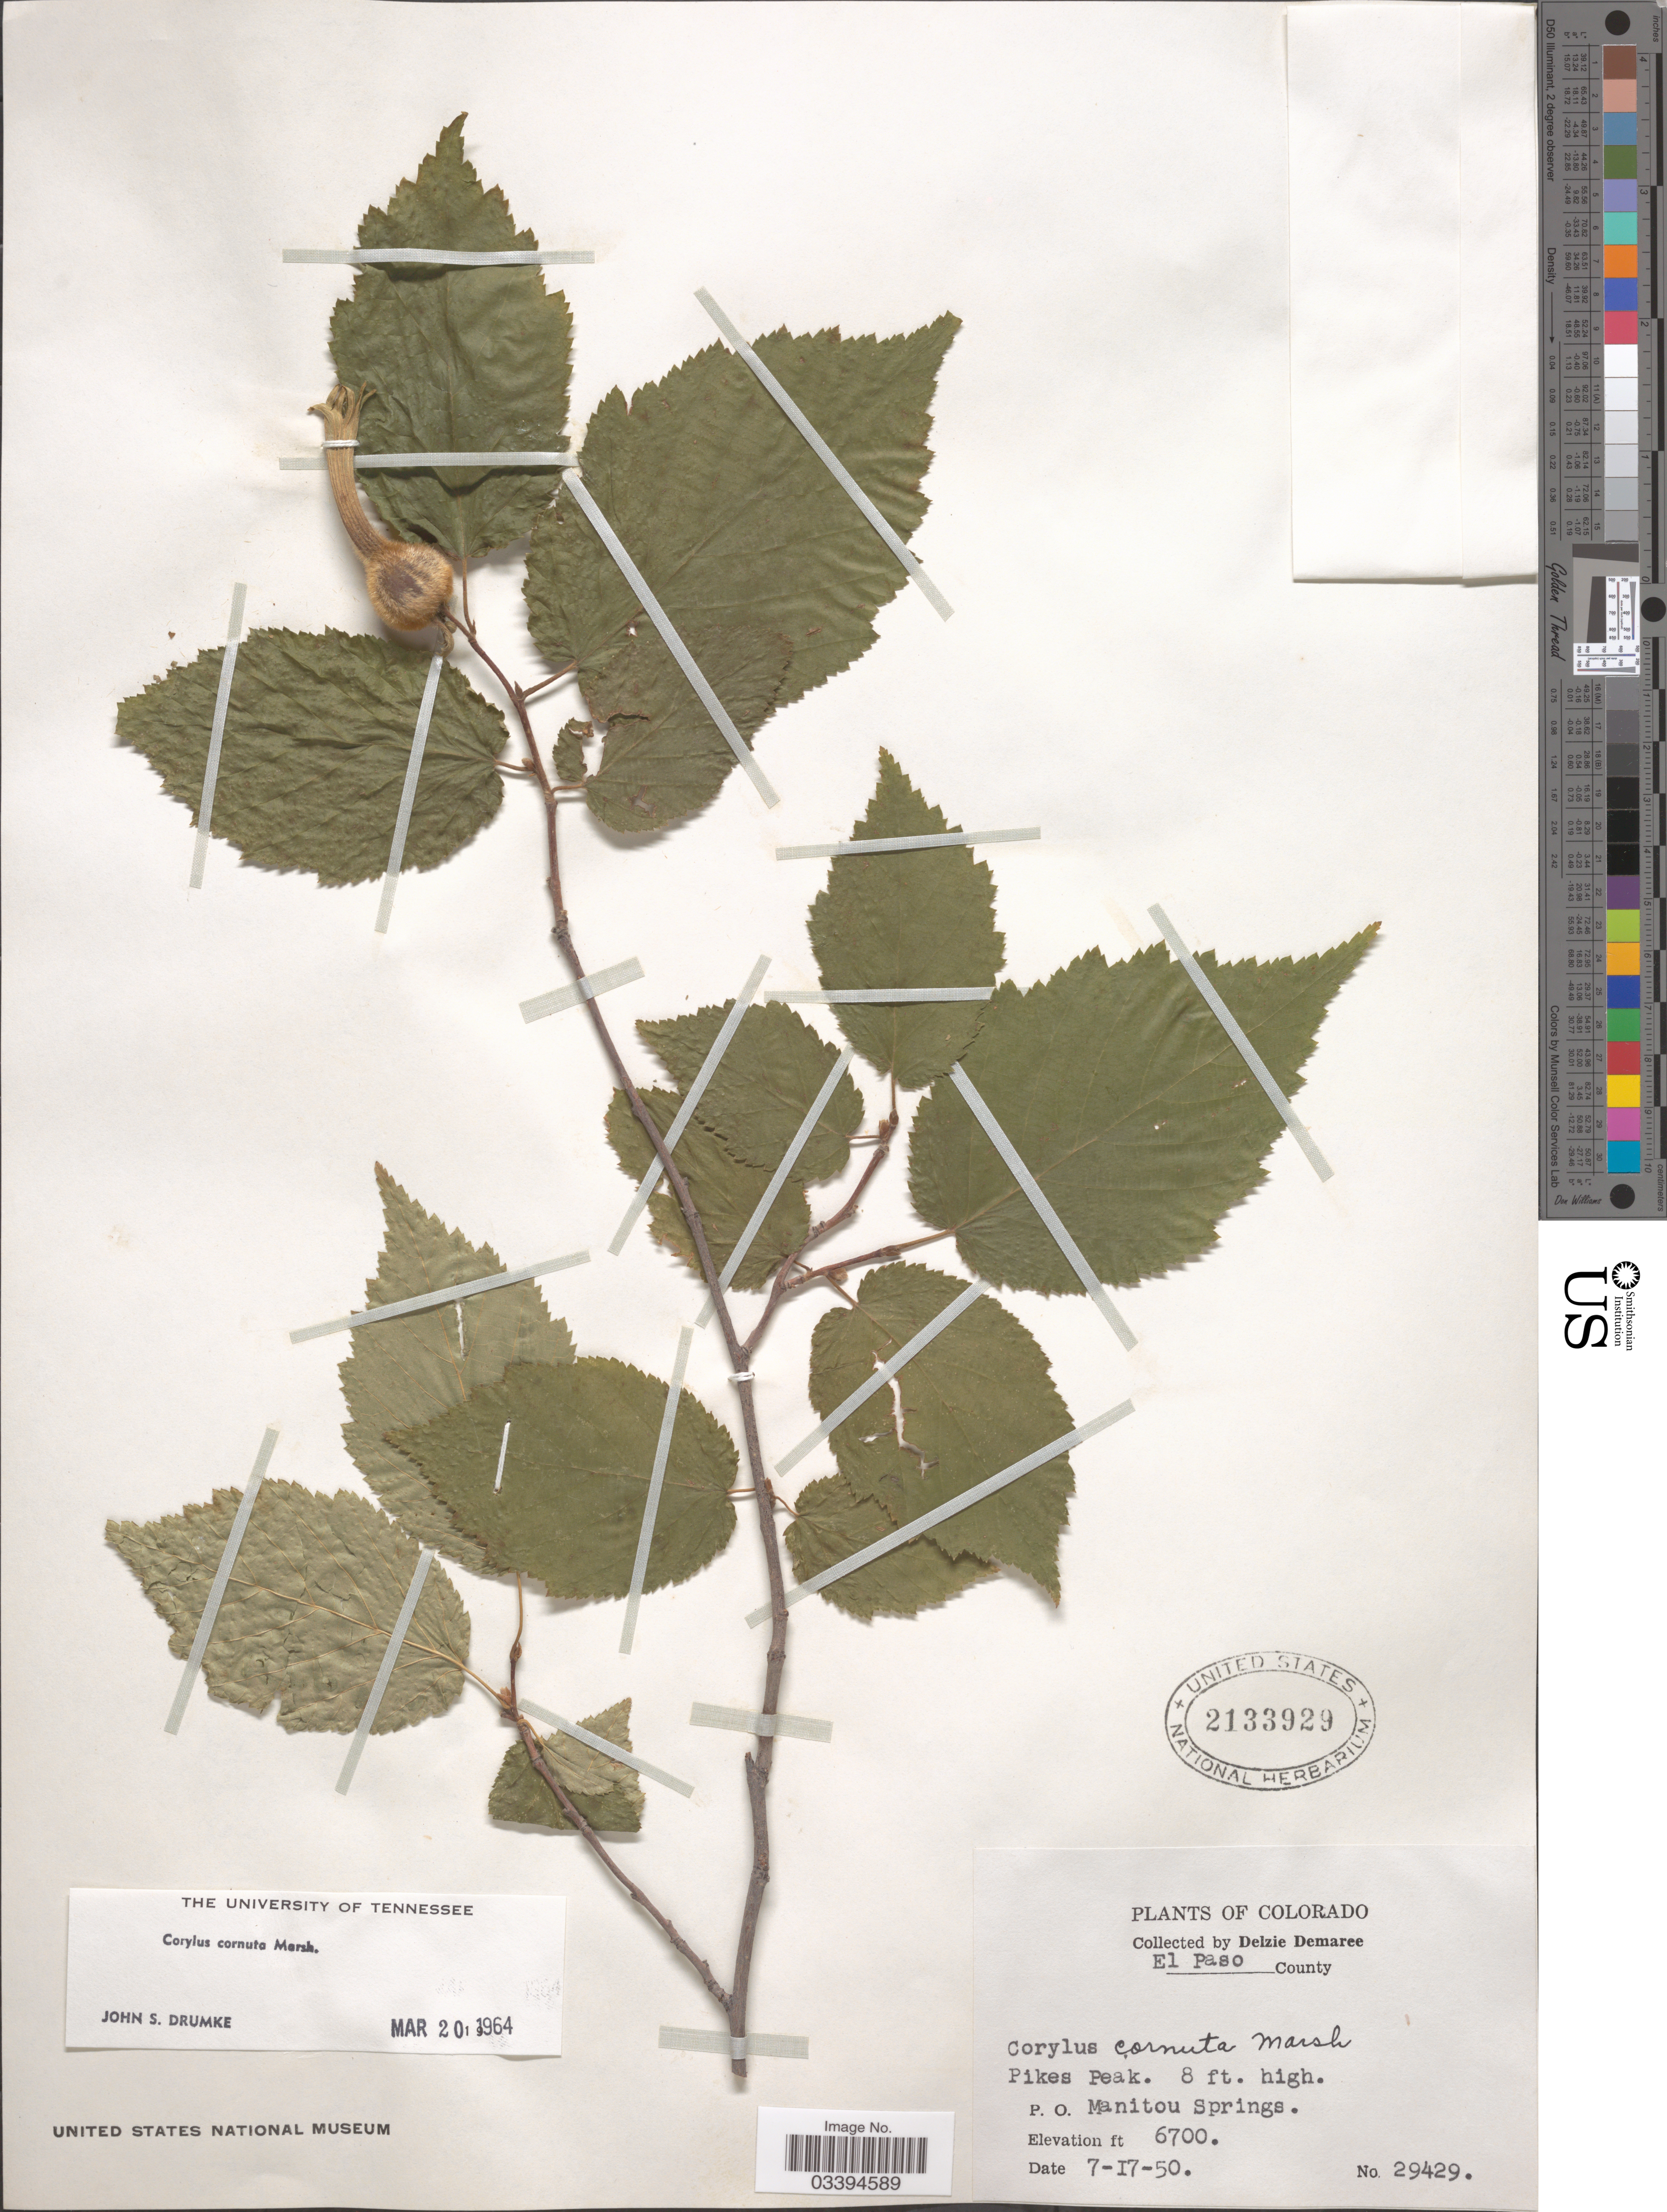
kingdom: Plantae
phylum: Tracheophyta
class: Magnoliopsida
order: Fagales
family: Betulaceae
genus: Corylus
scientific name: Corylus cornuta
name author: Marshall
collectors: D. Demaree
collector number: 29429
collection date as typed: Transcribed d/m/y: 17/7/50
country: United States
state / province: Colorado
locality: El Paso County, Pikes Peak. P.O. Manitou Springs.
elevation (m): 2042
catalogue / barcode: US 2133929